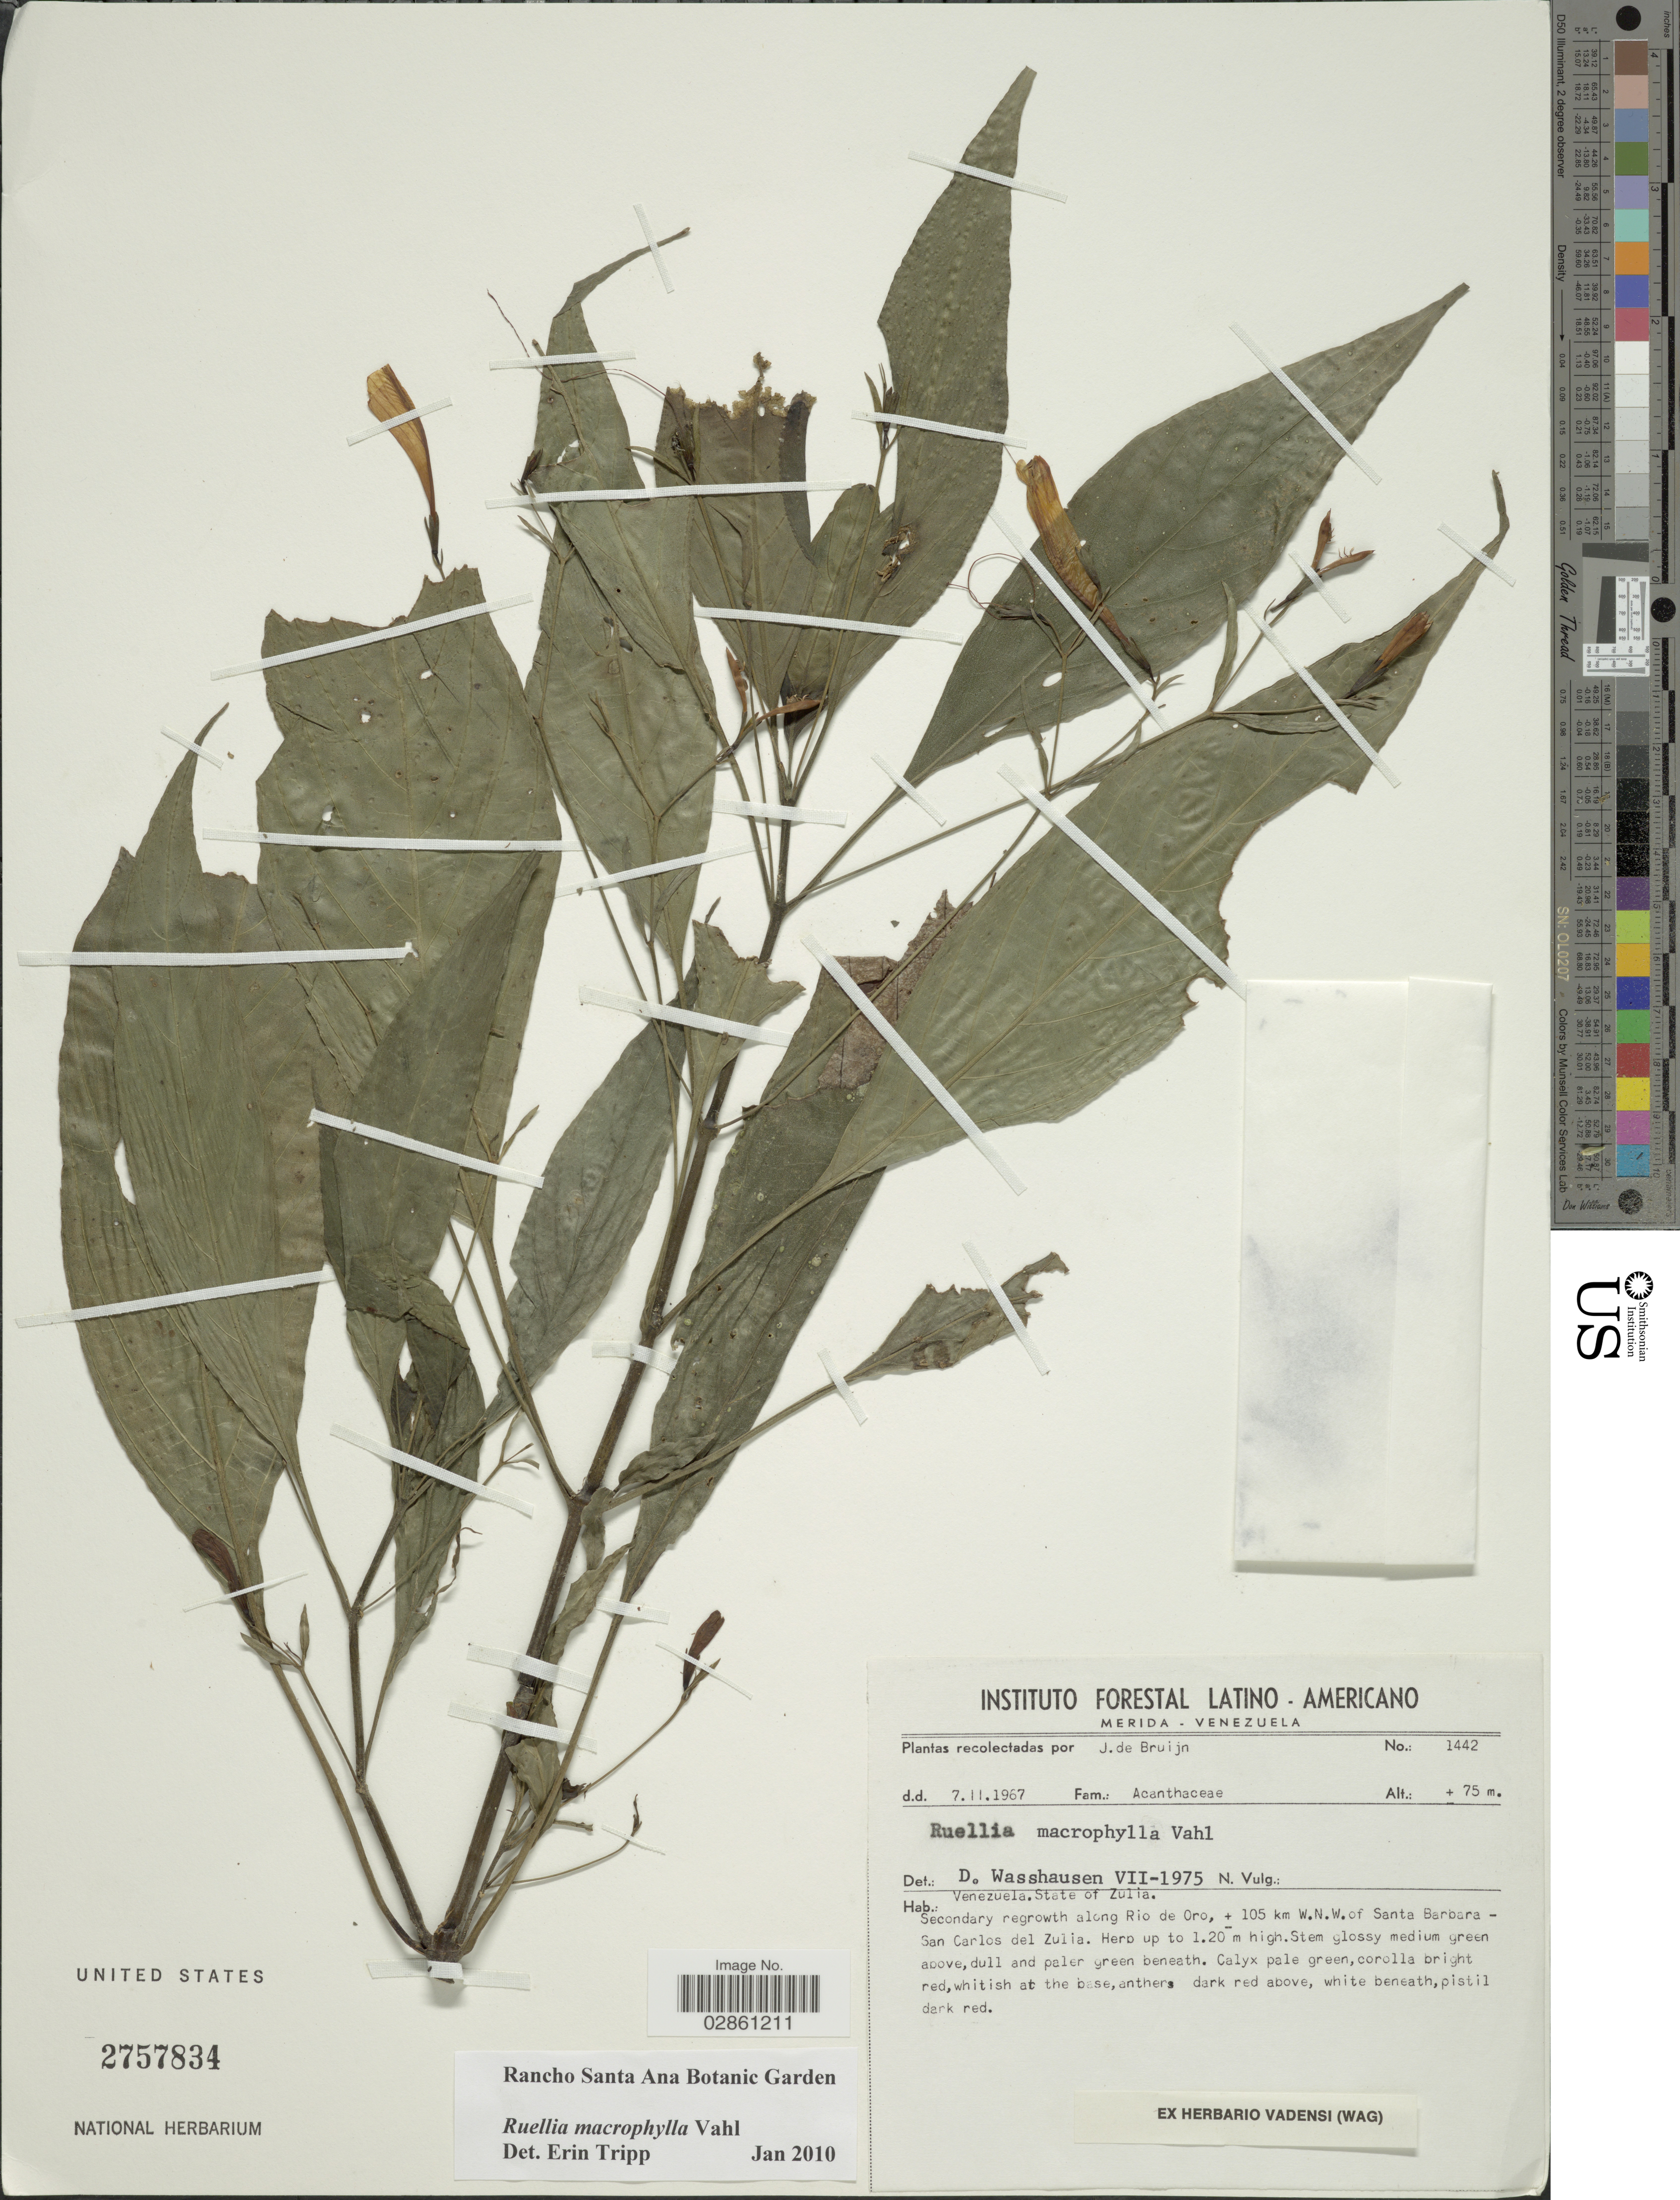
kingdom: Plantae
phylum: Tracheophyta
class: Magnoliopsida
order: Lamiales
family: Acanthaceae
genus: Ruellia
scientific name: Ruellia macrophylla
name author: Vahl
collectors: J. Bruijn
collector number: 1442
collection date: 1967-02-07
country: Venezuela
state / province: Zulia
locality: Secondary growth along Rio de Oro, ± 105 km W.N.W. of Santa Barbara-San Carlos del Zulia.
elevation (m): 75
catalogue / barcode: US 2757834